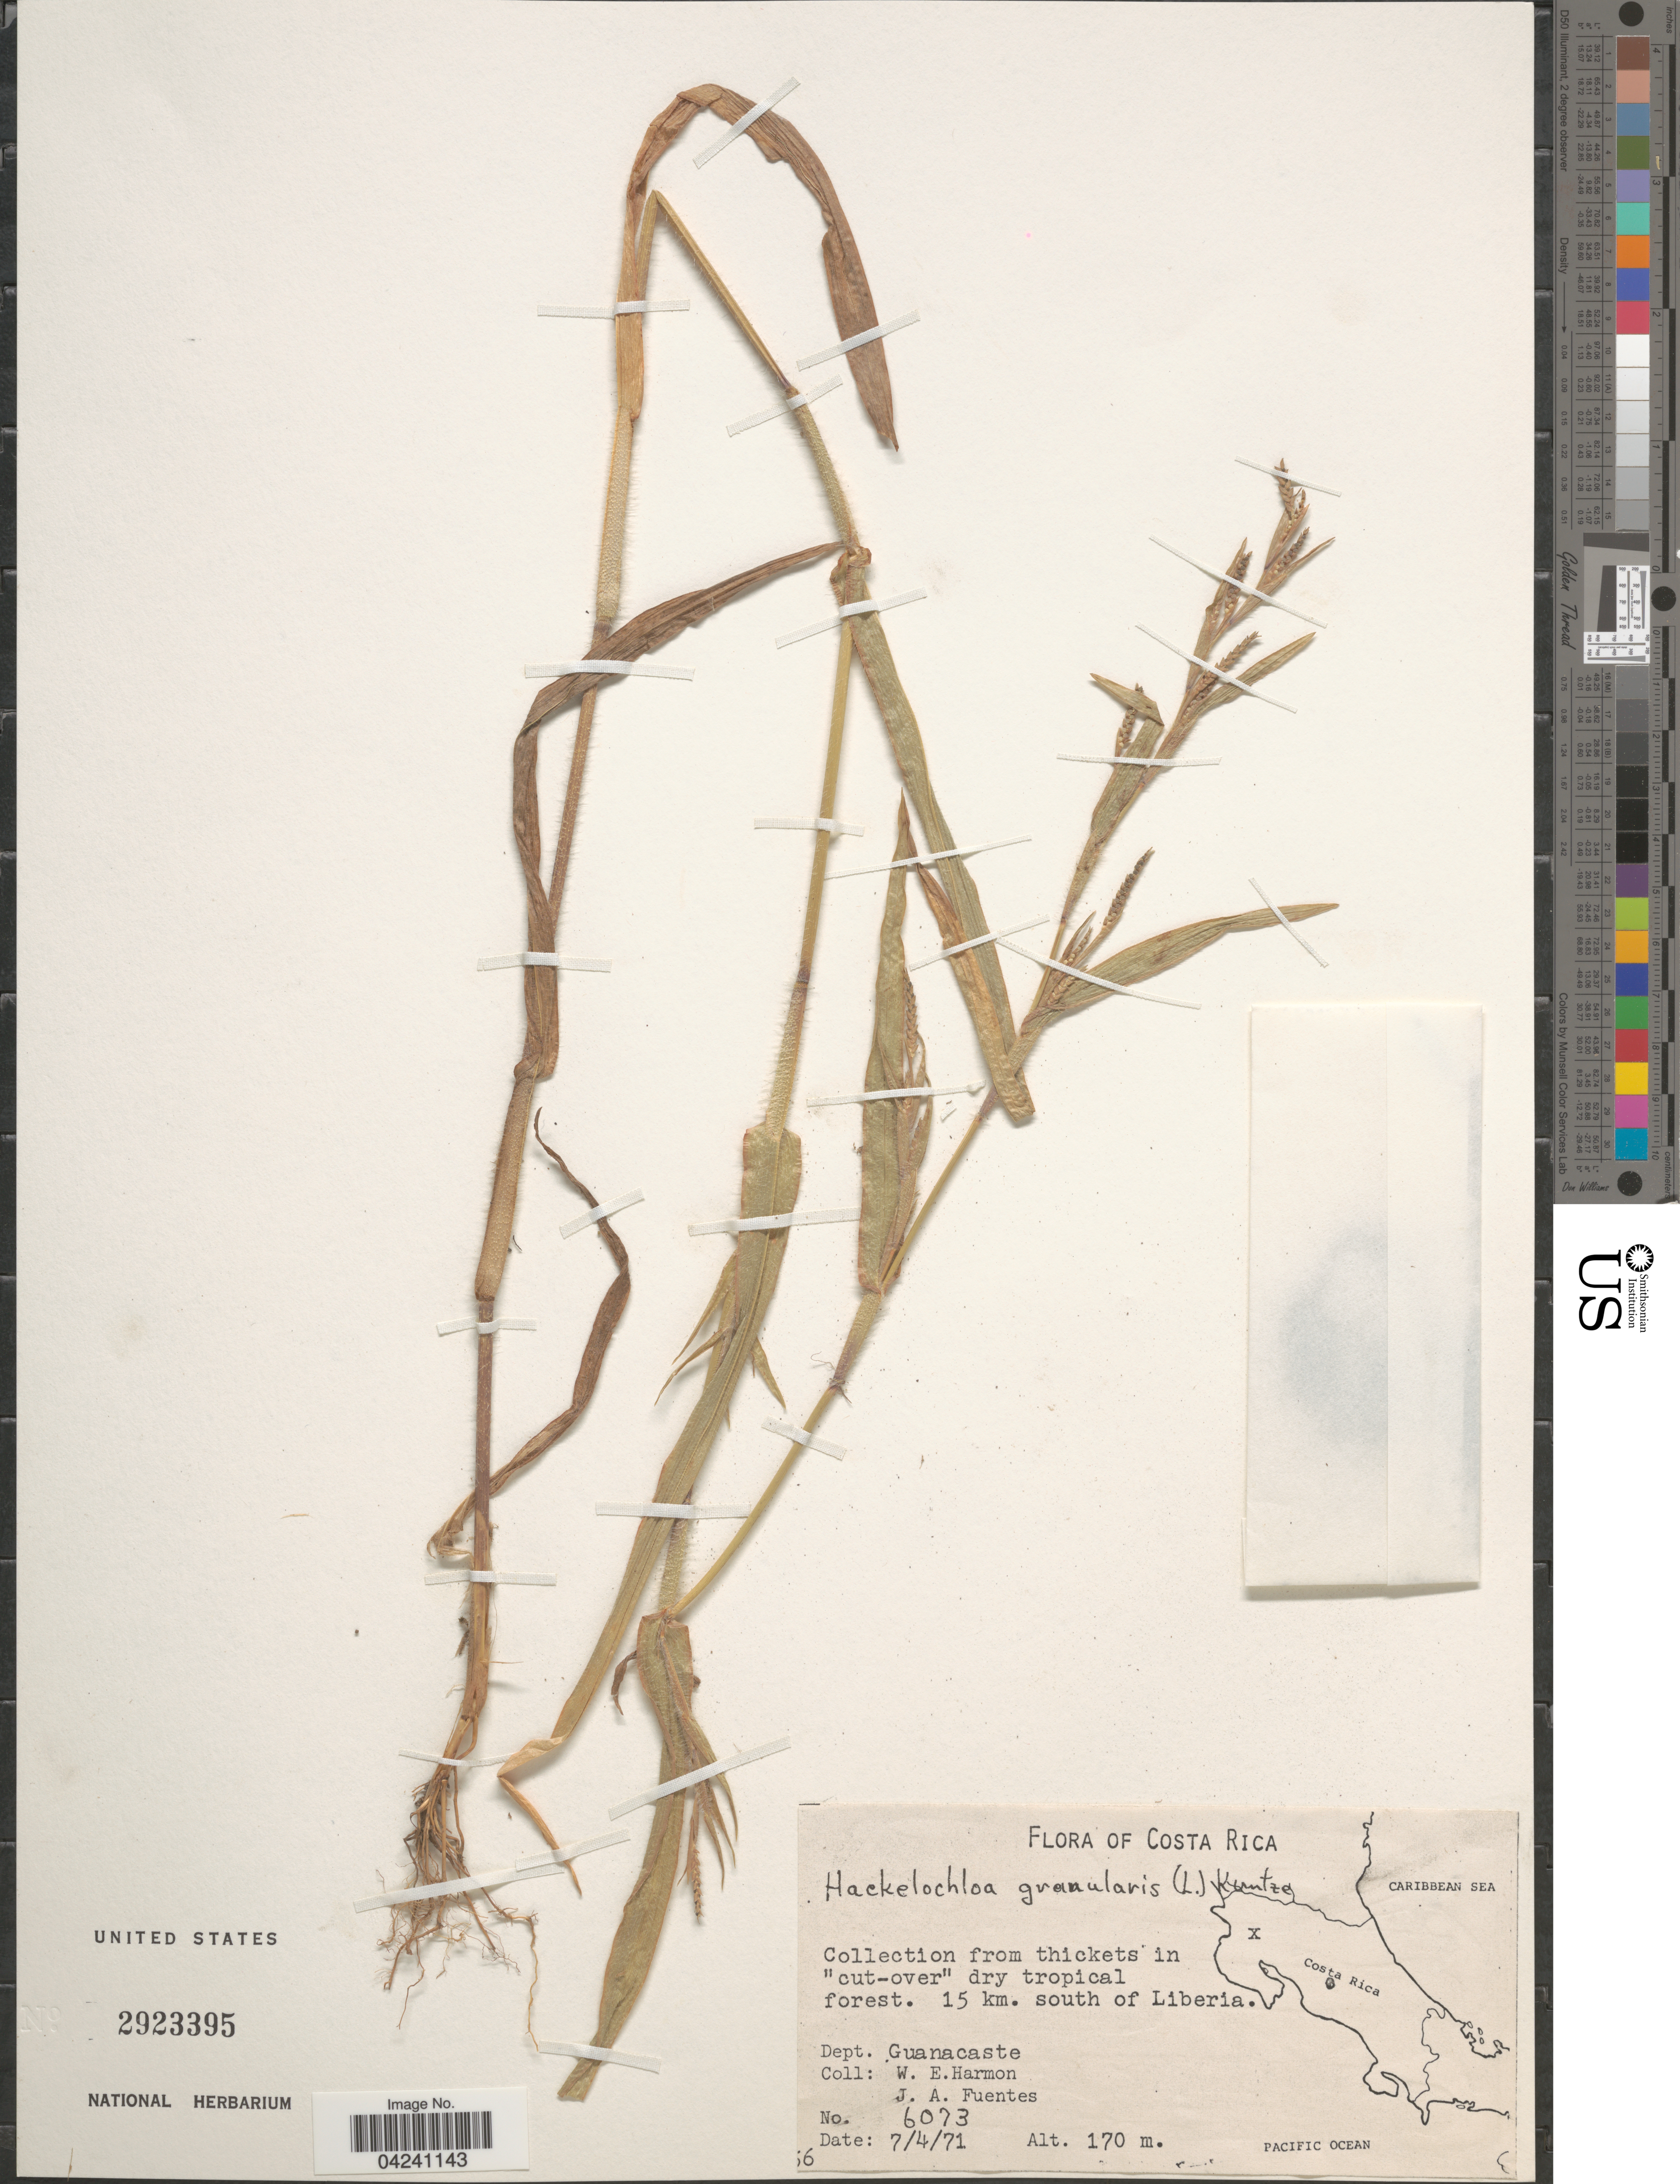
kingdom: Plantae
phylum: Tracheophyta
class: Liliopsida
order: Poales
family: Poaceae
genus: Hackelochloa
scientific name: Hackelochloa granularis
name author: (L.) Kuntze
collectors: W. E. Harmon & J. Fuentes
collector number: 6073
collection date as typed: Transcribed d/m/y: 7/4/71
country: Costa Rica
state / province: Guanacaste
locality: From thickets in "cut-over" dry tropical forest. 15 km. south of Liberia. Dept. Guanacaste.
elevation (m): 170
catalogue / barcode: US 2923395